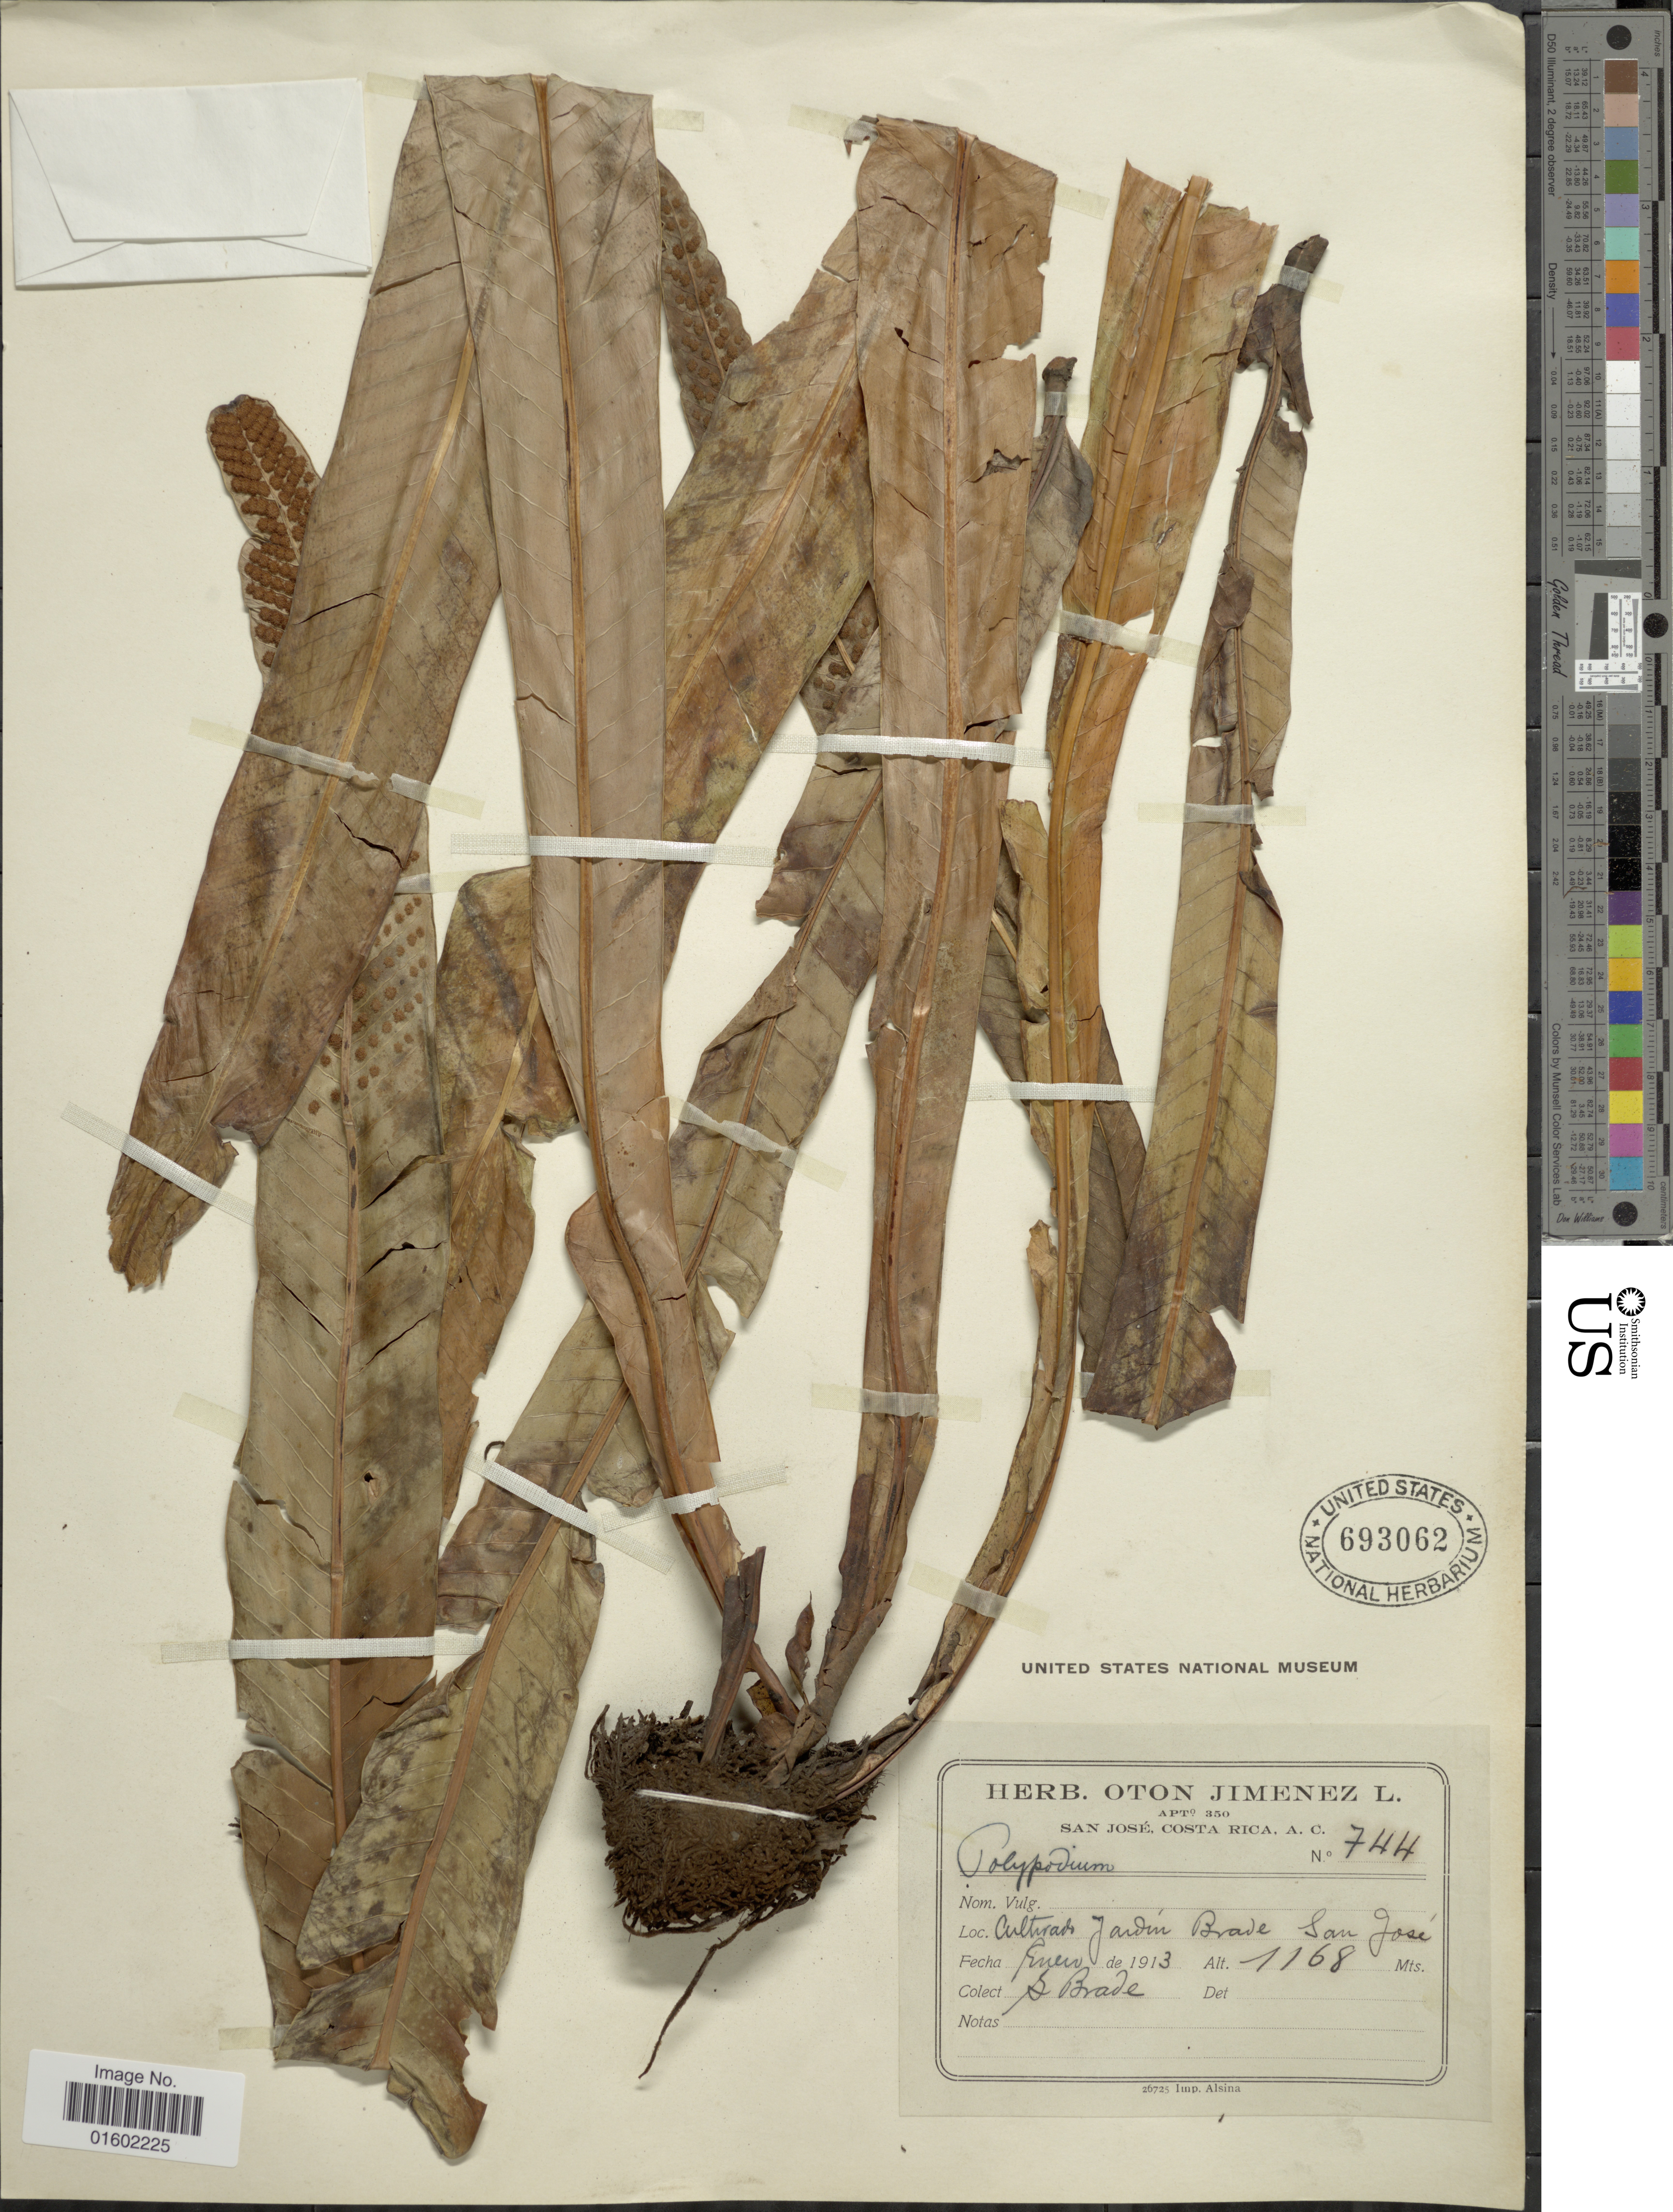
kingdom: Plantae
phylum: Tracheophyta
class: Polypodiopsida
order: Polypodiales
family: Polypodiaceae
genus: Niphidium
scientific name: Niphidium nidulare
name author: (Rosenst.) Lellinger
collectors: C. Brade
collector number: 744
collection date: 1913-01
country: Costa Rica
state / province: San José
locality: Cultivado Jardin Brade, San José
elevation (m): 1168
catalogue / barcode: US 693062